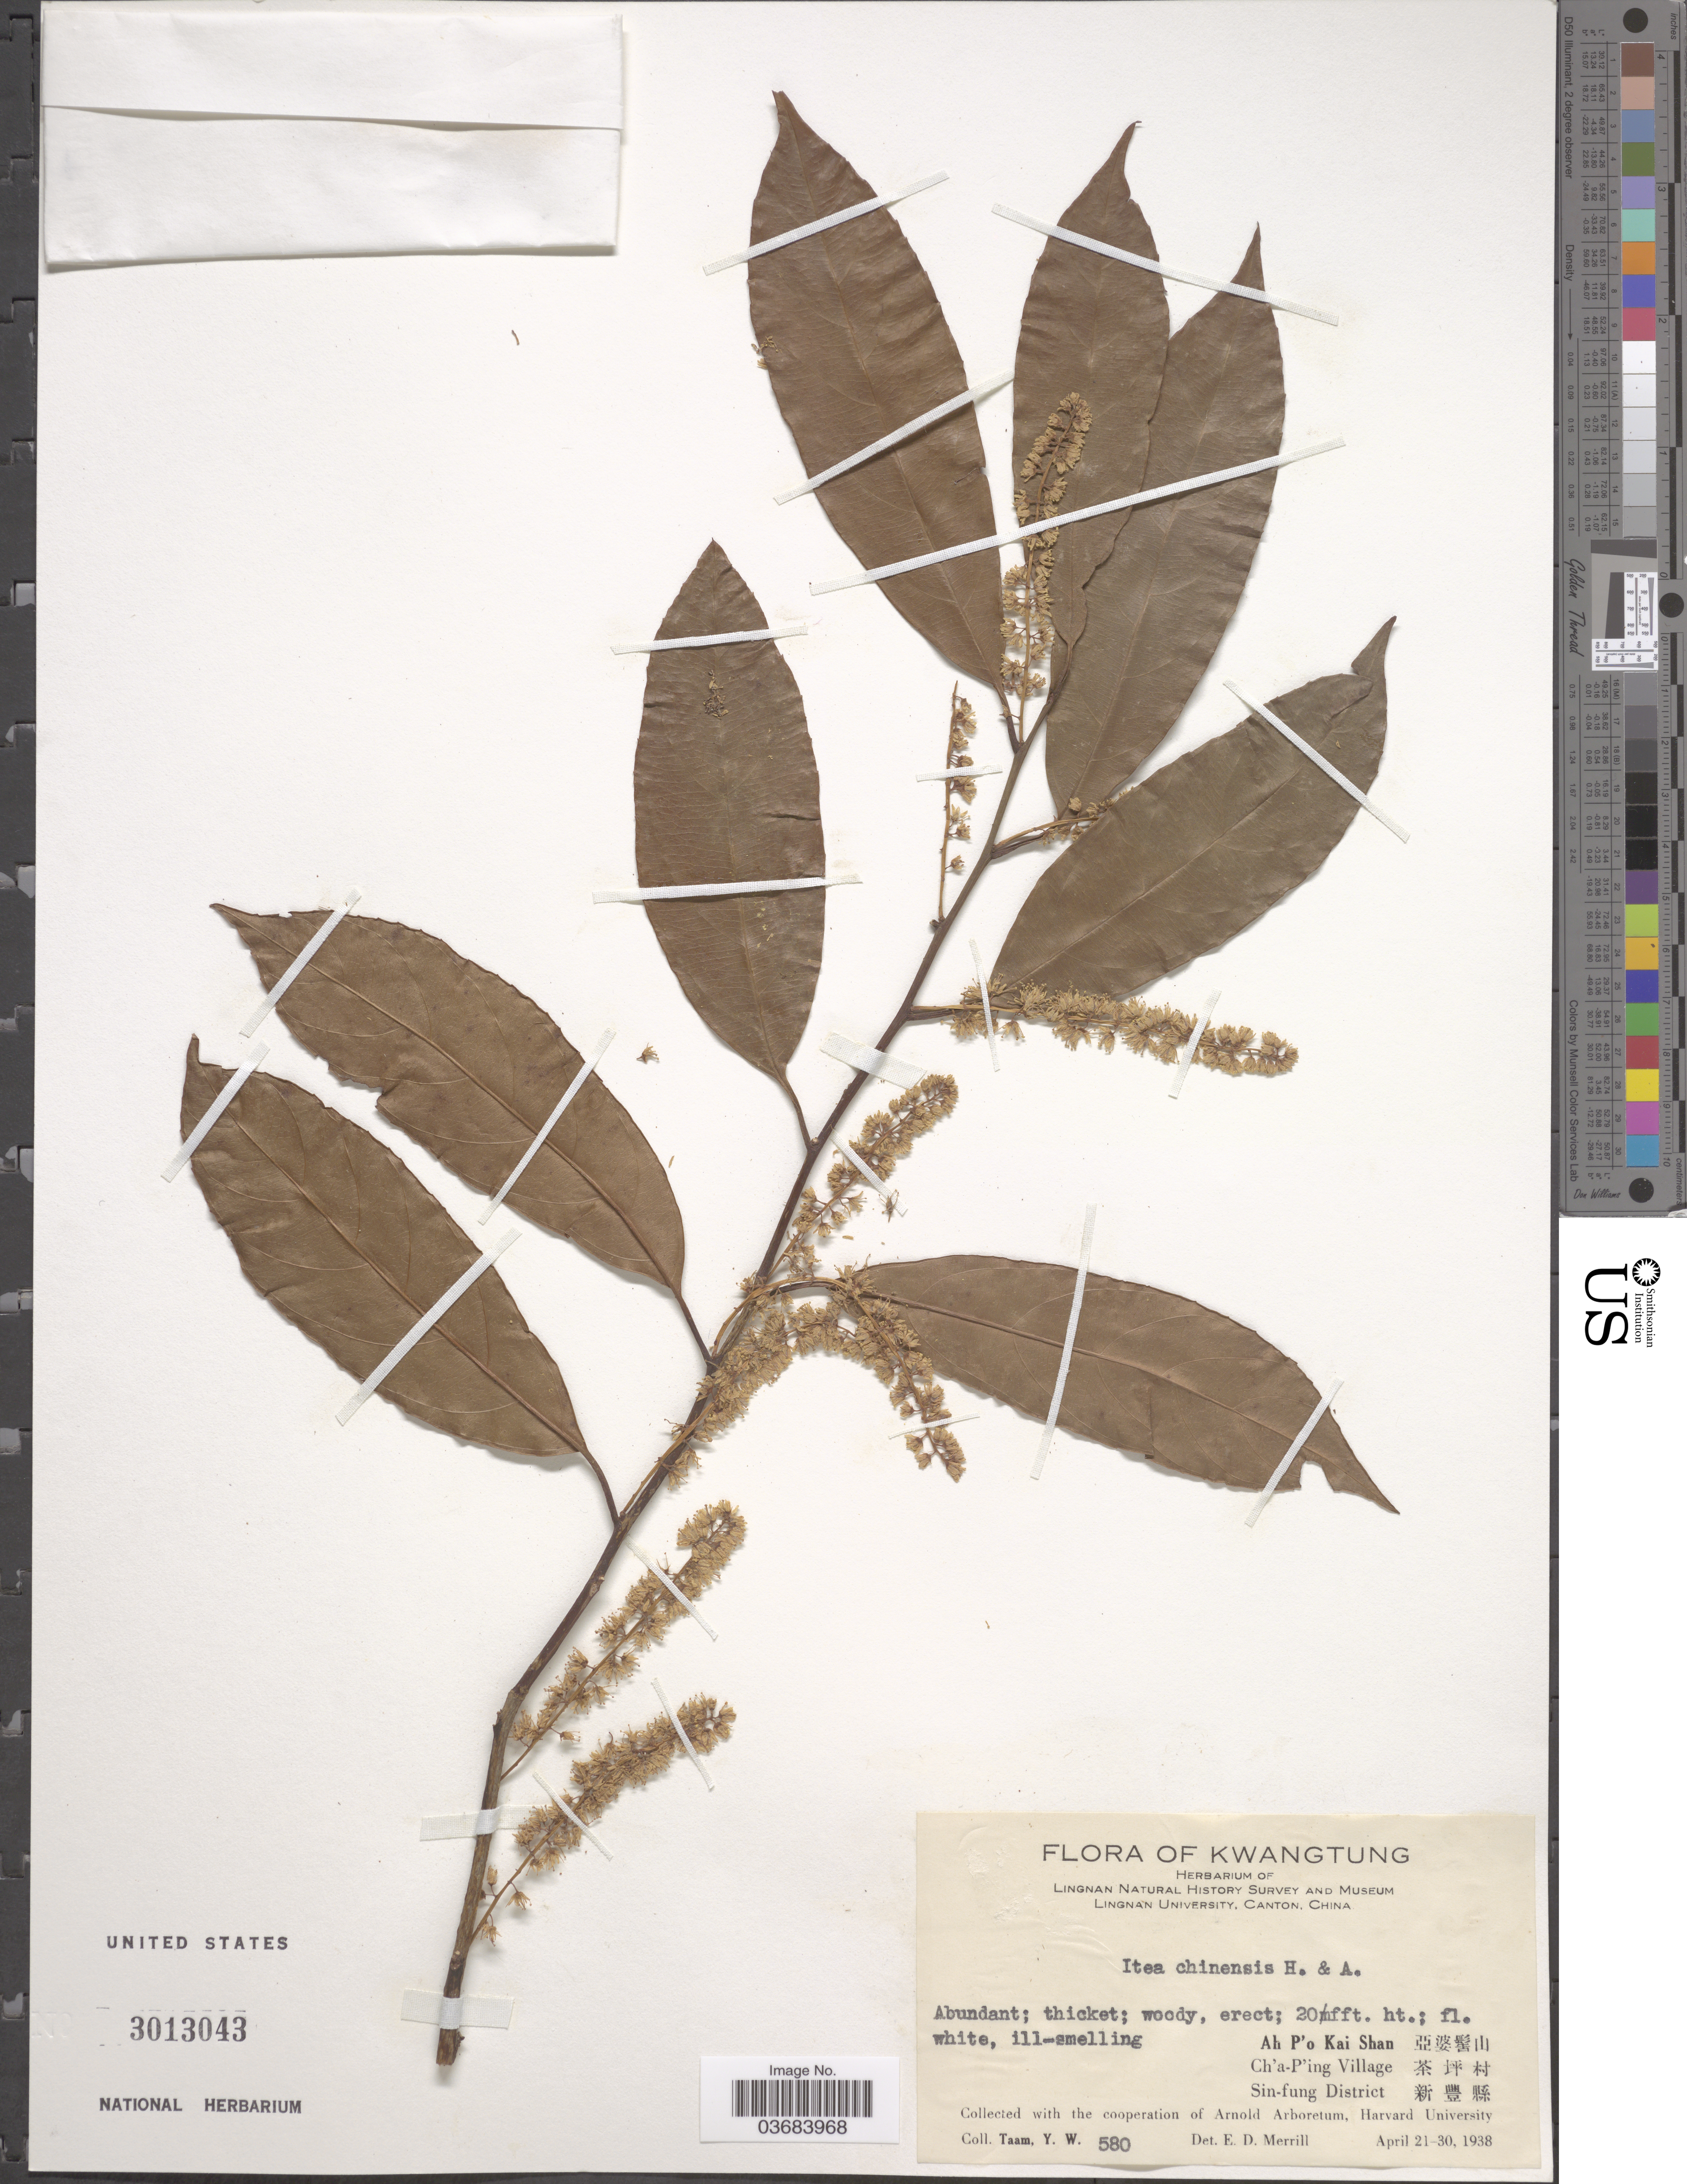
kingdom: Plantae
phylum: Tracheophyta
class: Magnoliopsida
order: Saxifragales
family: Iteaceae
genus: Itea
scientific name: Itea chinensis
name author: W. Hook. & H.J. Arn.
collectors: Y. W. Taam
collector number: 580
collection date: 1938-04-21/1938-04-30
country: China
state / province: Guangdong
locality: Lingnan Natural History Survey. Kwangtung. Ah P'o Kai Shan X. Ch'a-P'ing Village X. Sin-fung District X.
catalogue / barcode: US 3013043